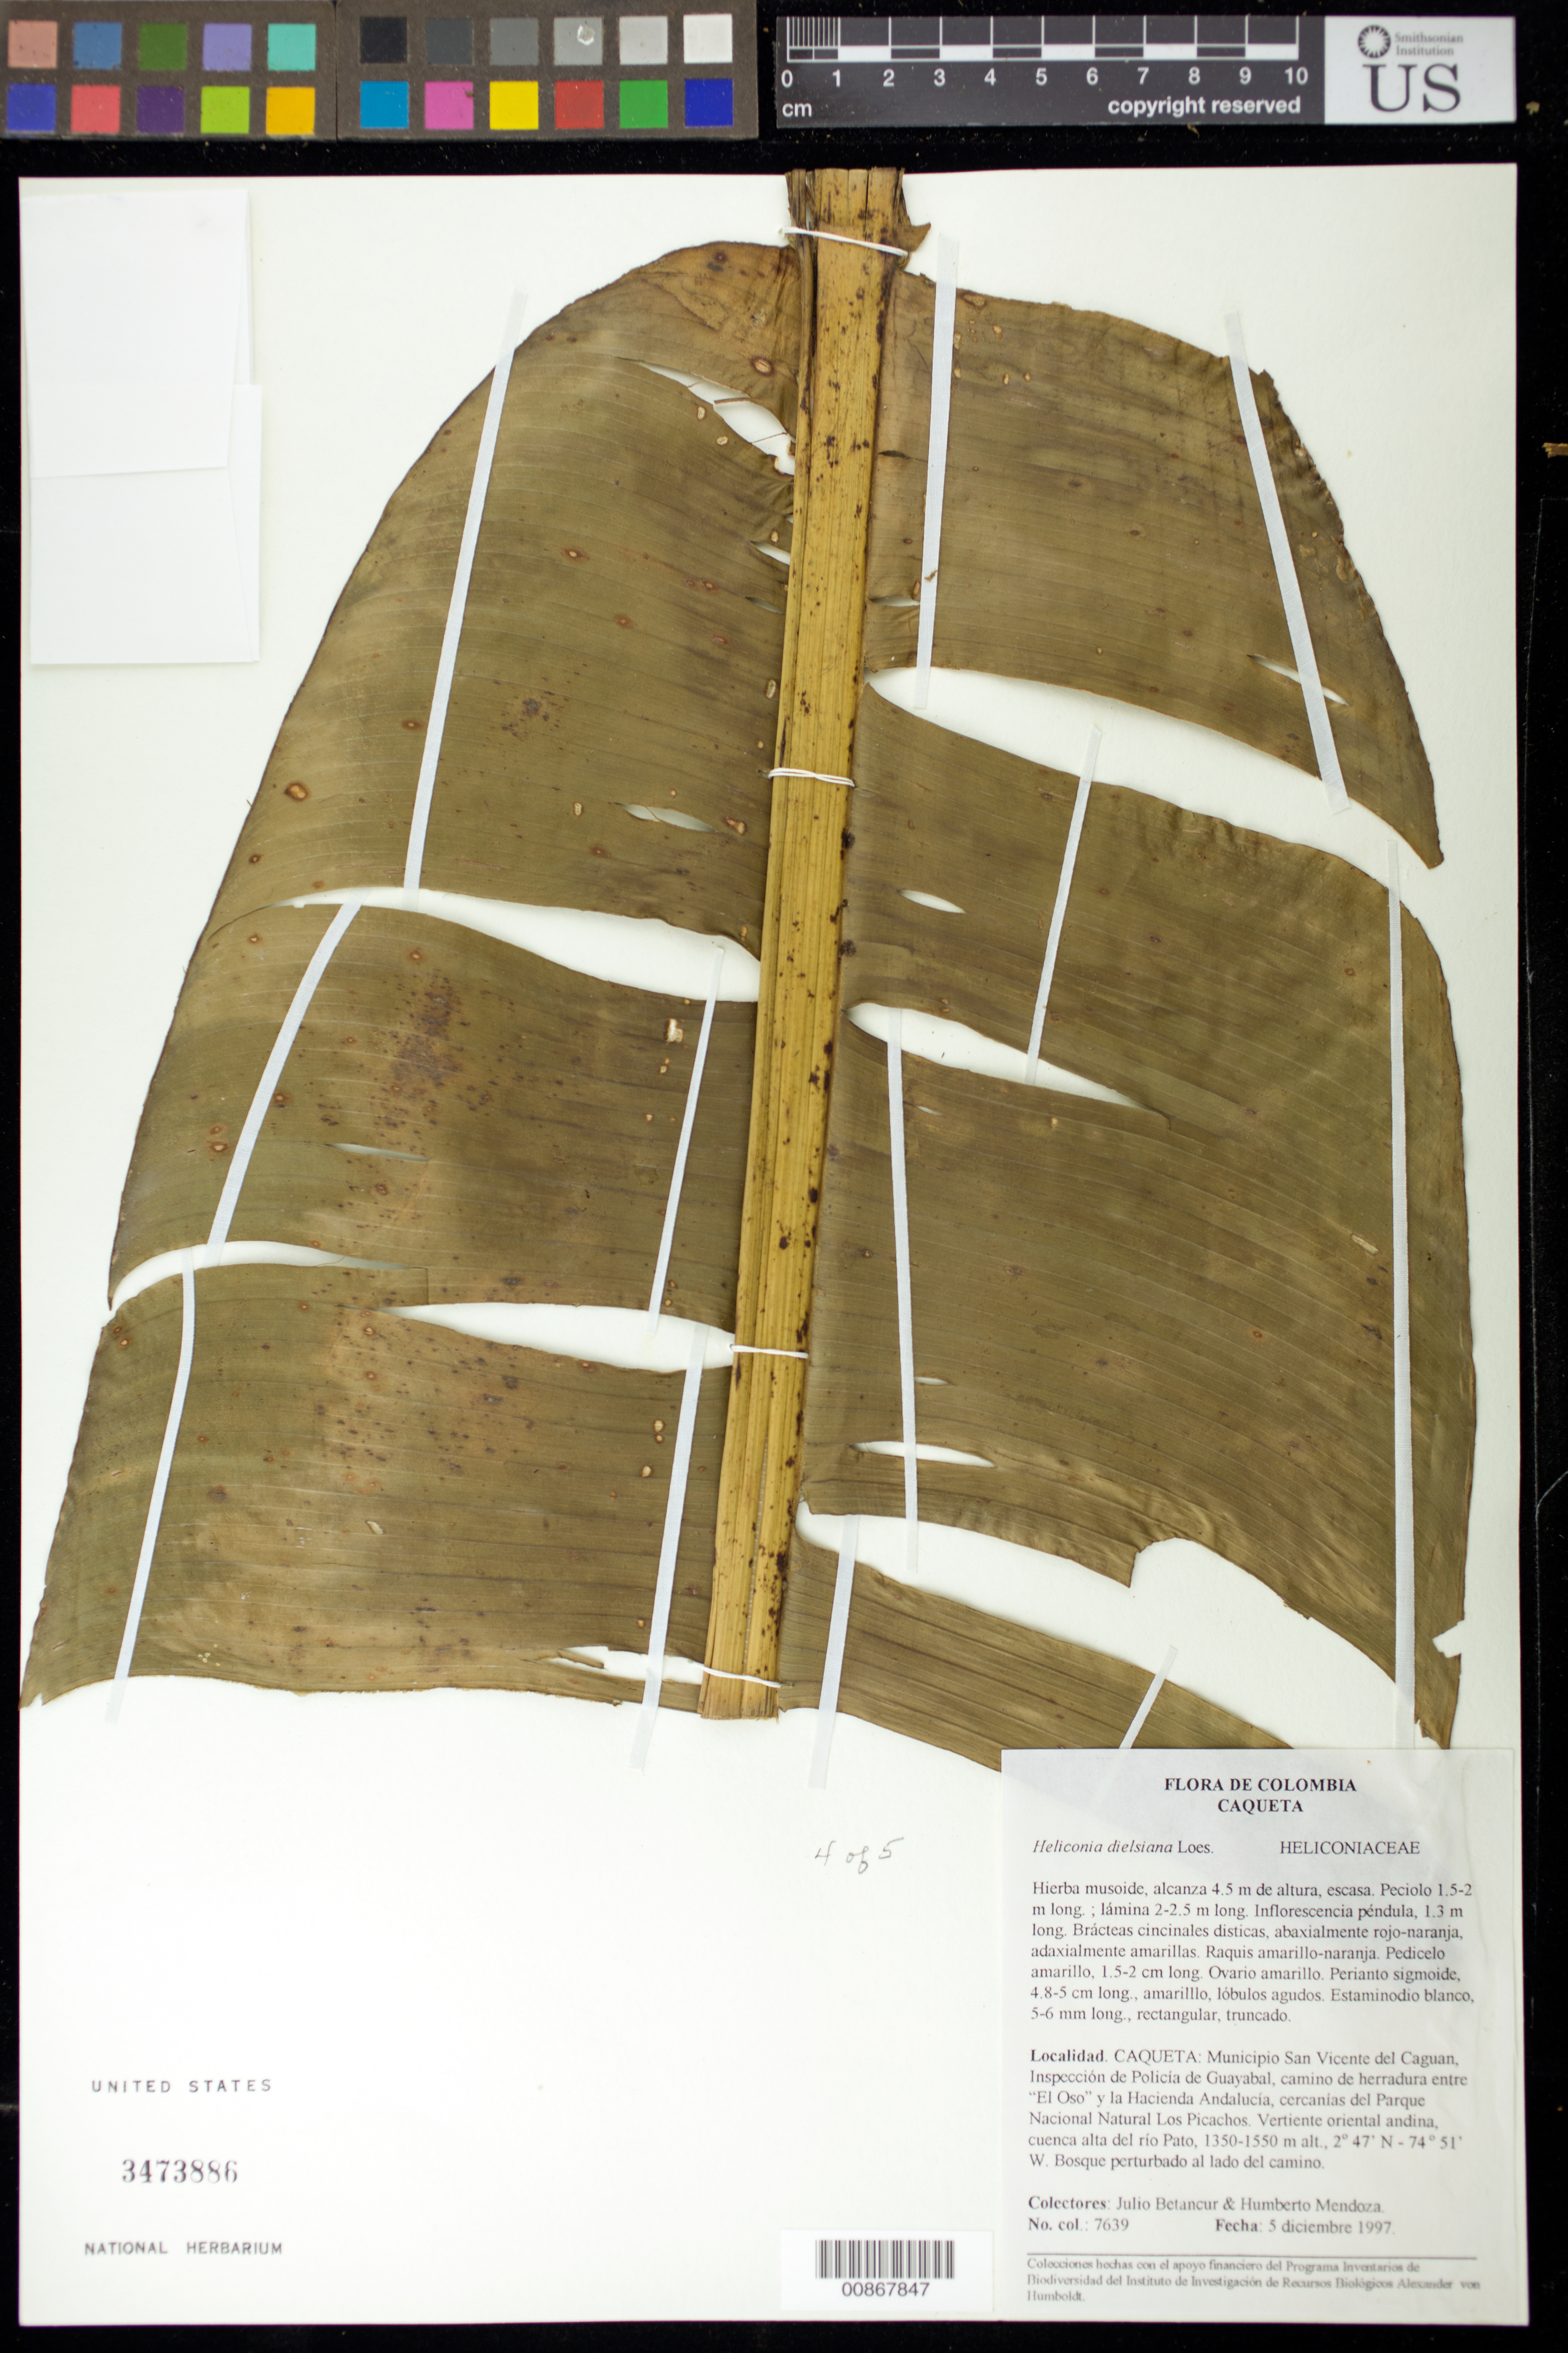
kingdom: Plantae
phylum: Tracheophyta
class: Liliopsida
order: Zingiberales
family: Heliconiaceae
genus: Heliconia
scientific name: Heliconia densiflora 'Fireflash'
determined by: Kress, W. J., (US), Smithsonian Institution - National Museum of Natural History (UNITED STATES)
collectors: J. C. Betancur & H. Mendoza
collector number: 7639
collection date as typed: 05 Dec 1997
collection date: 1997-12-05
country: Colombia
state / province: Caquetá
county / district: San Vicente del Caguan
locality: Inspeccion de Policia de Guayabal, camino de herradura entre "El Oso" y la Hacienda Andalusia, cercanias del Pargue Nacional Natural Los Picachos. Vertiento oriental andina,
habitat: Bosque perturbado lado del camino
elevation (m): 1350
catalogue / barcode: US 3473886